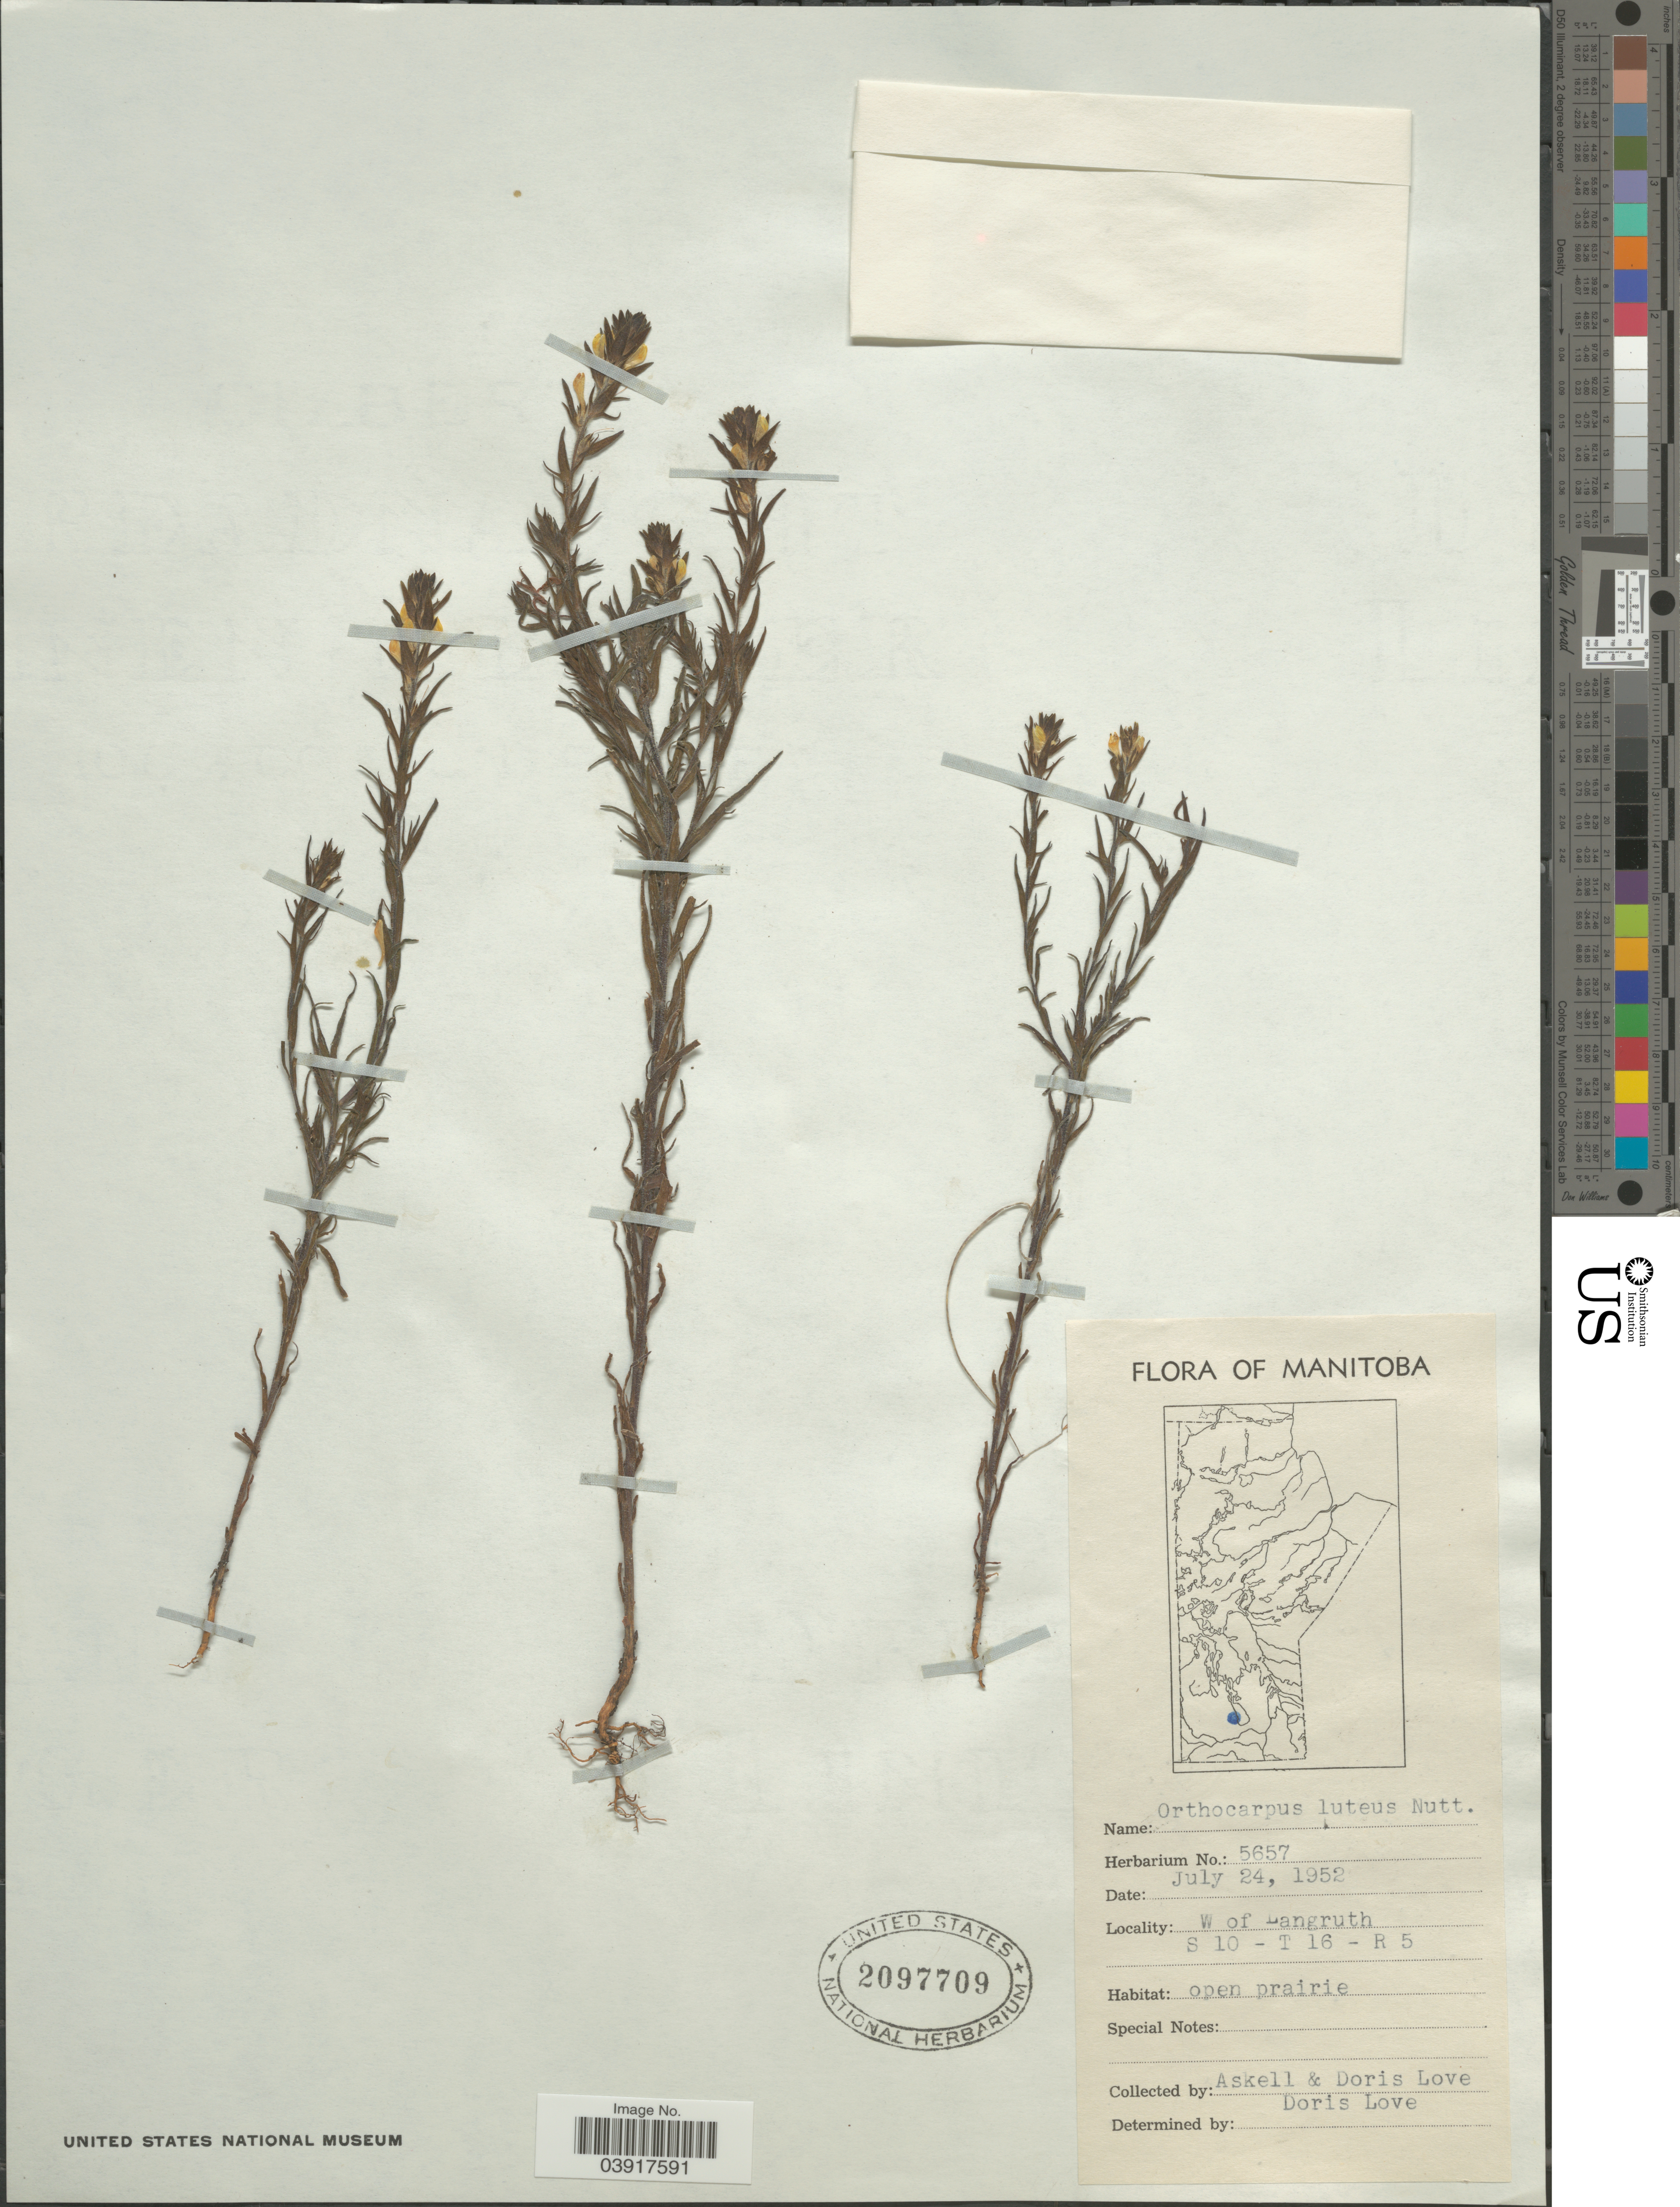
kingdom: Plantae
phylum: Tracheophyta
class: Magnoliopsida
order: Lamiales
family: Orobanchaceae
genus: Orthocarpus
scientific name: Orthocarpus luteus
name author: Nutt.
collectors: Á. Löve & D. Löve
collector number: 5657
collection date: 1952-07-24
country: Canada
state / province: Manitoba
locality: W of Langruth. S 10 - T 16 - R 5.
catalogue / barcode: US 2097709